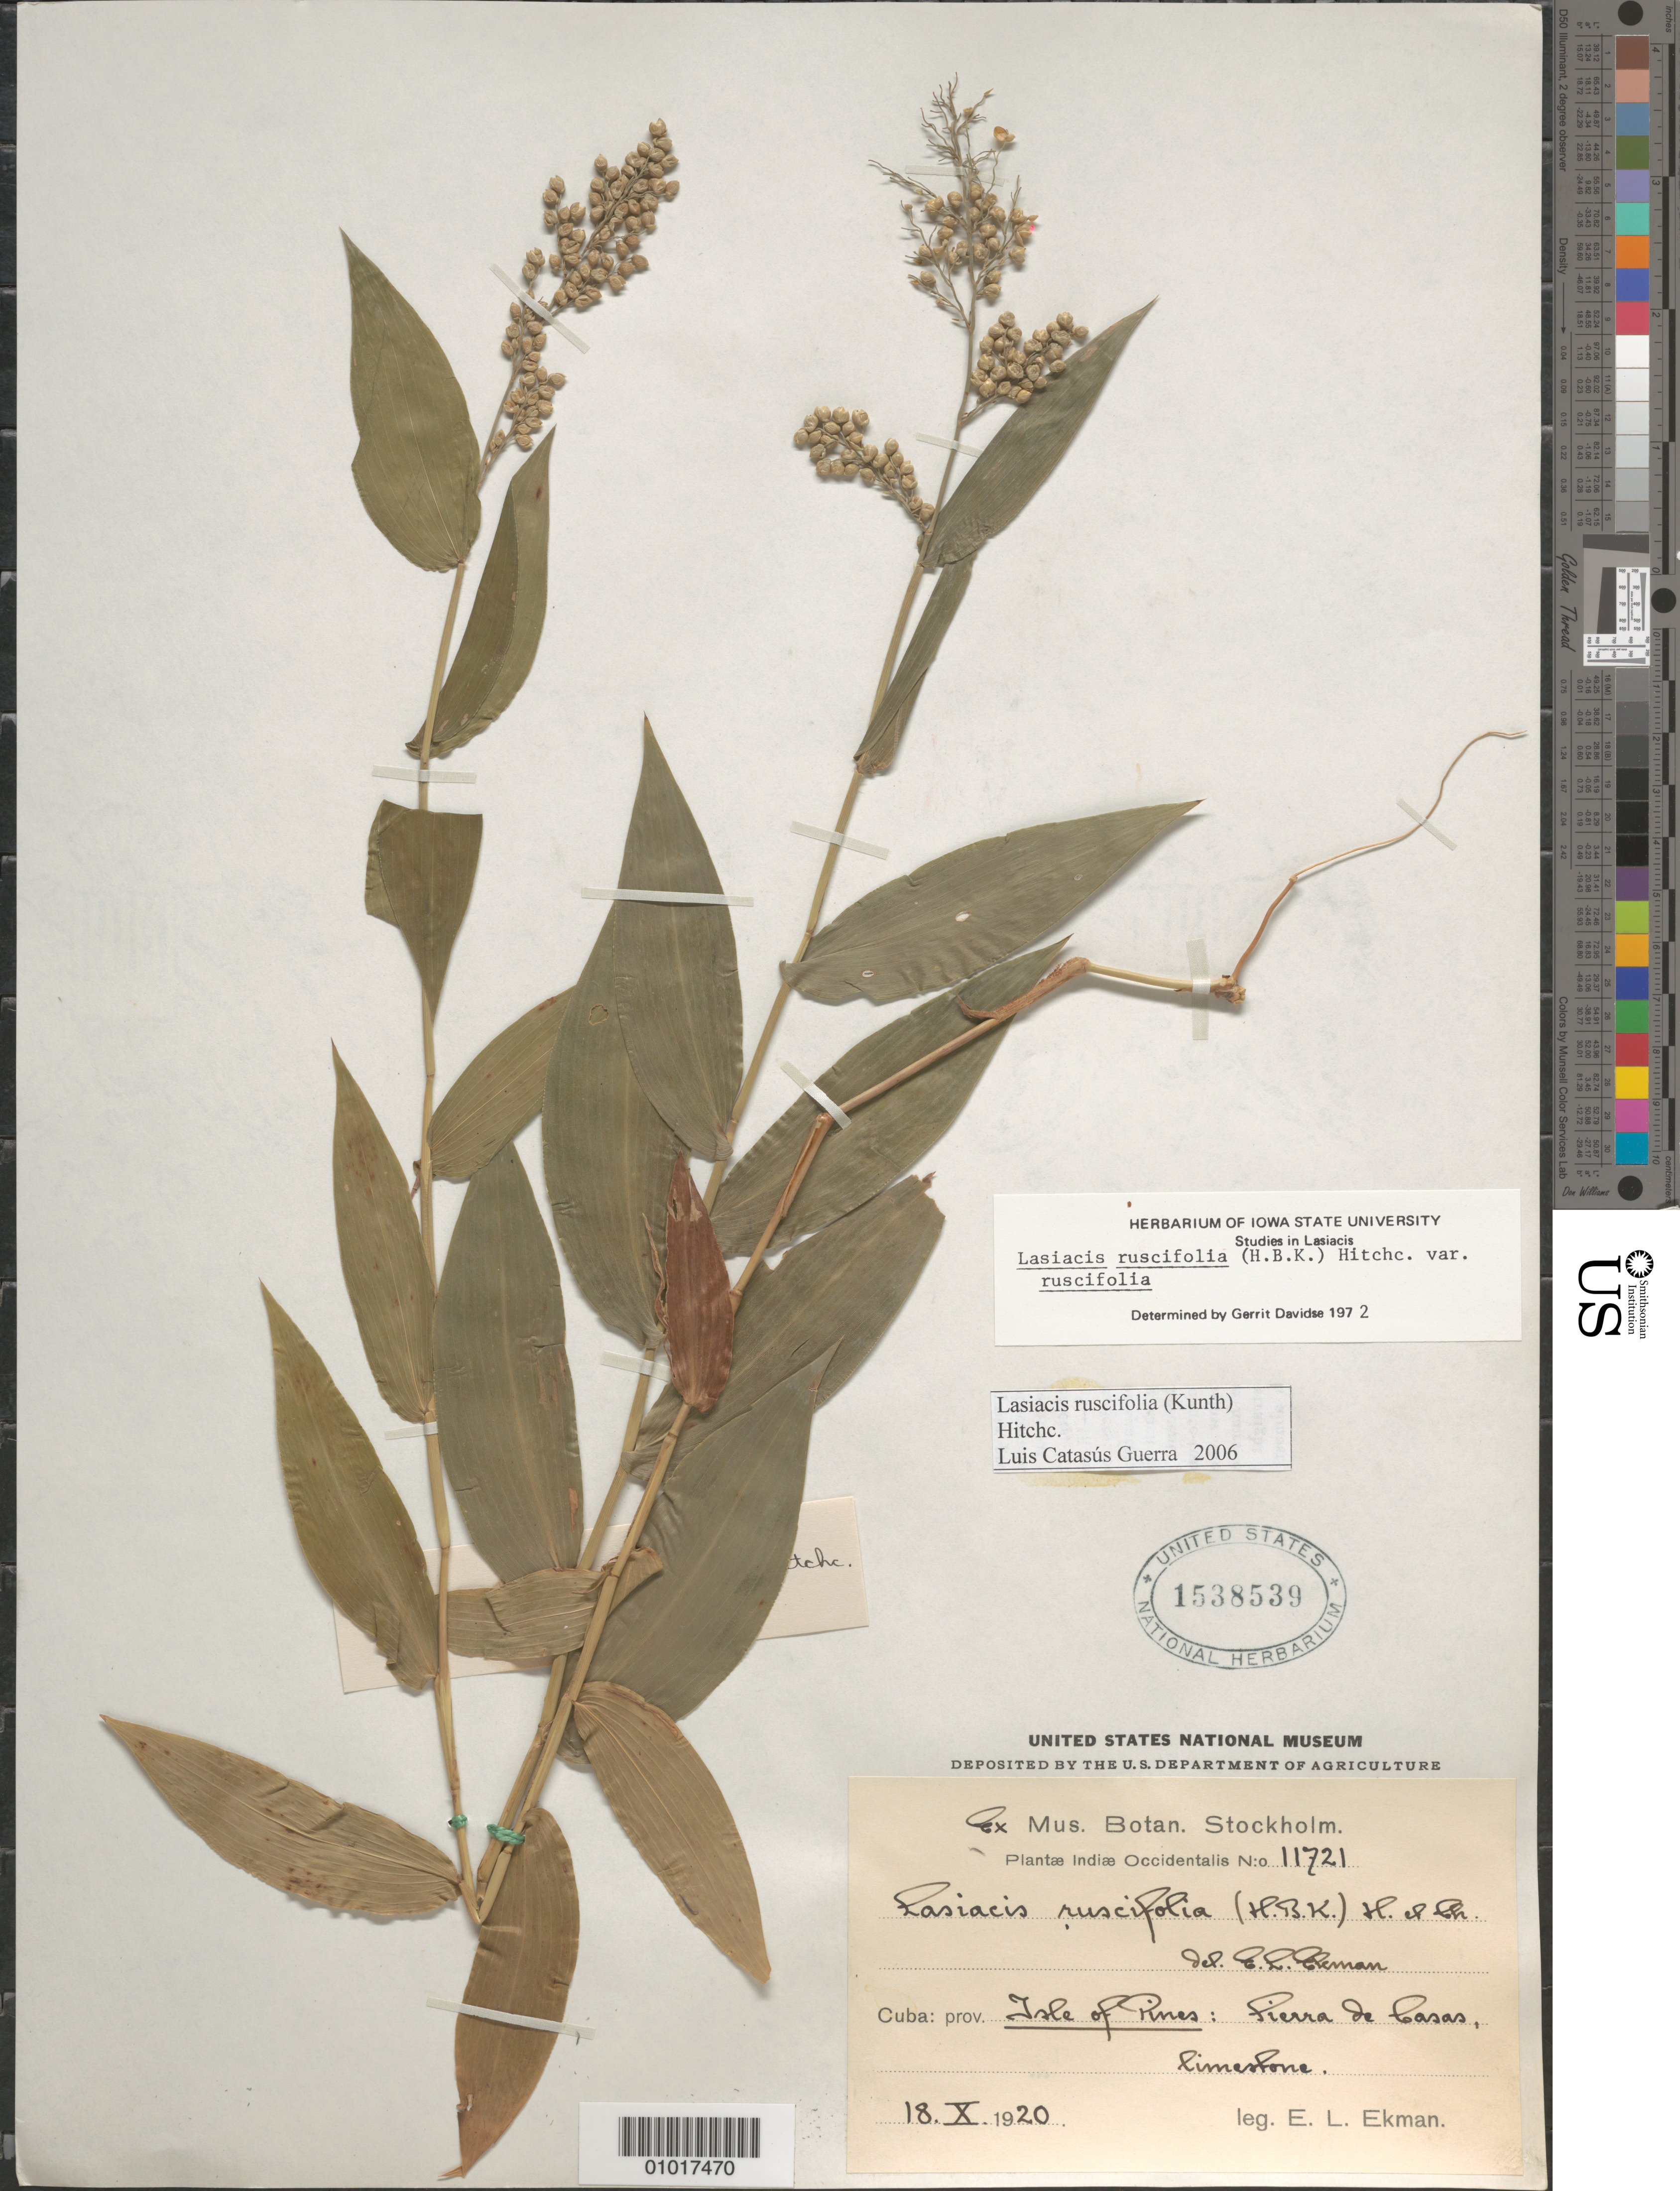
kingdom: Plantae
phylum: Tracheophyta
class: Liliopsida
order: Poales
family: Poaceae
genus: Lasiacis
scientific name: Lasiacis ruscifolia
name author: (Kunth) Hitchc.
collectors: E. L. Ekman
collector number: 11721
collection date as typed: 18 Oct 1920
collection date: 1920-10-18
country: Cuba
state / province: Isla de la Juventud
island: Isla de la Juventud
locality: Sierra de Casas, limestone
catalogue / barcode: US 1538539